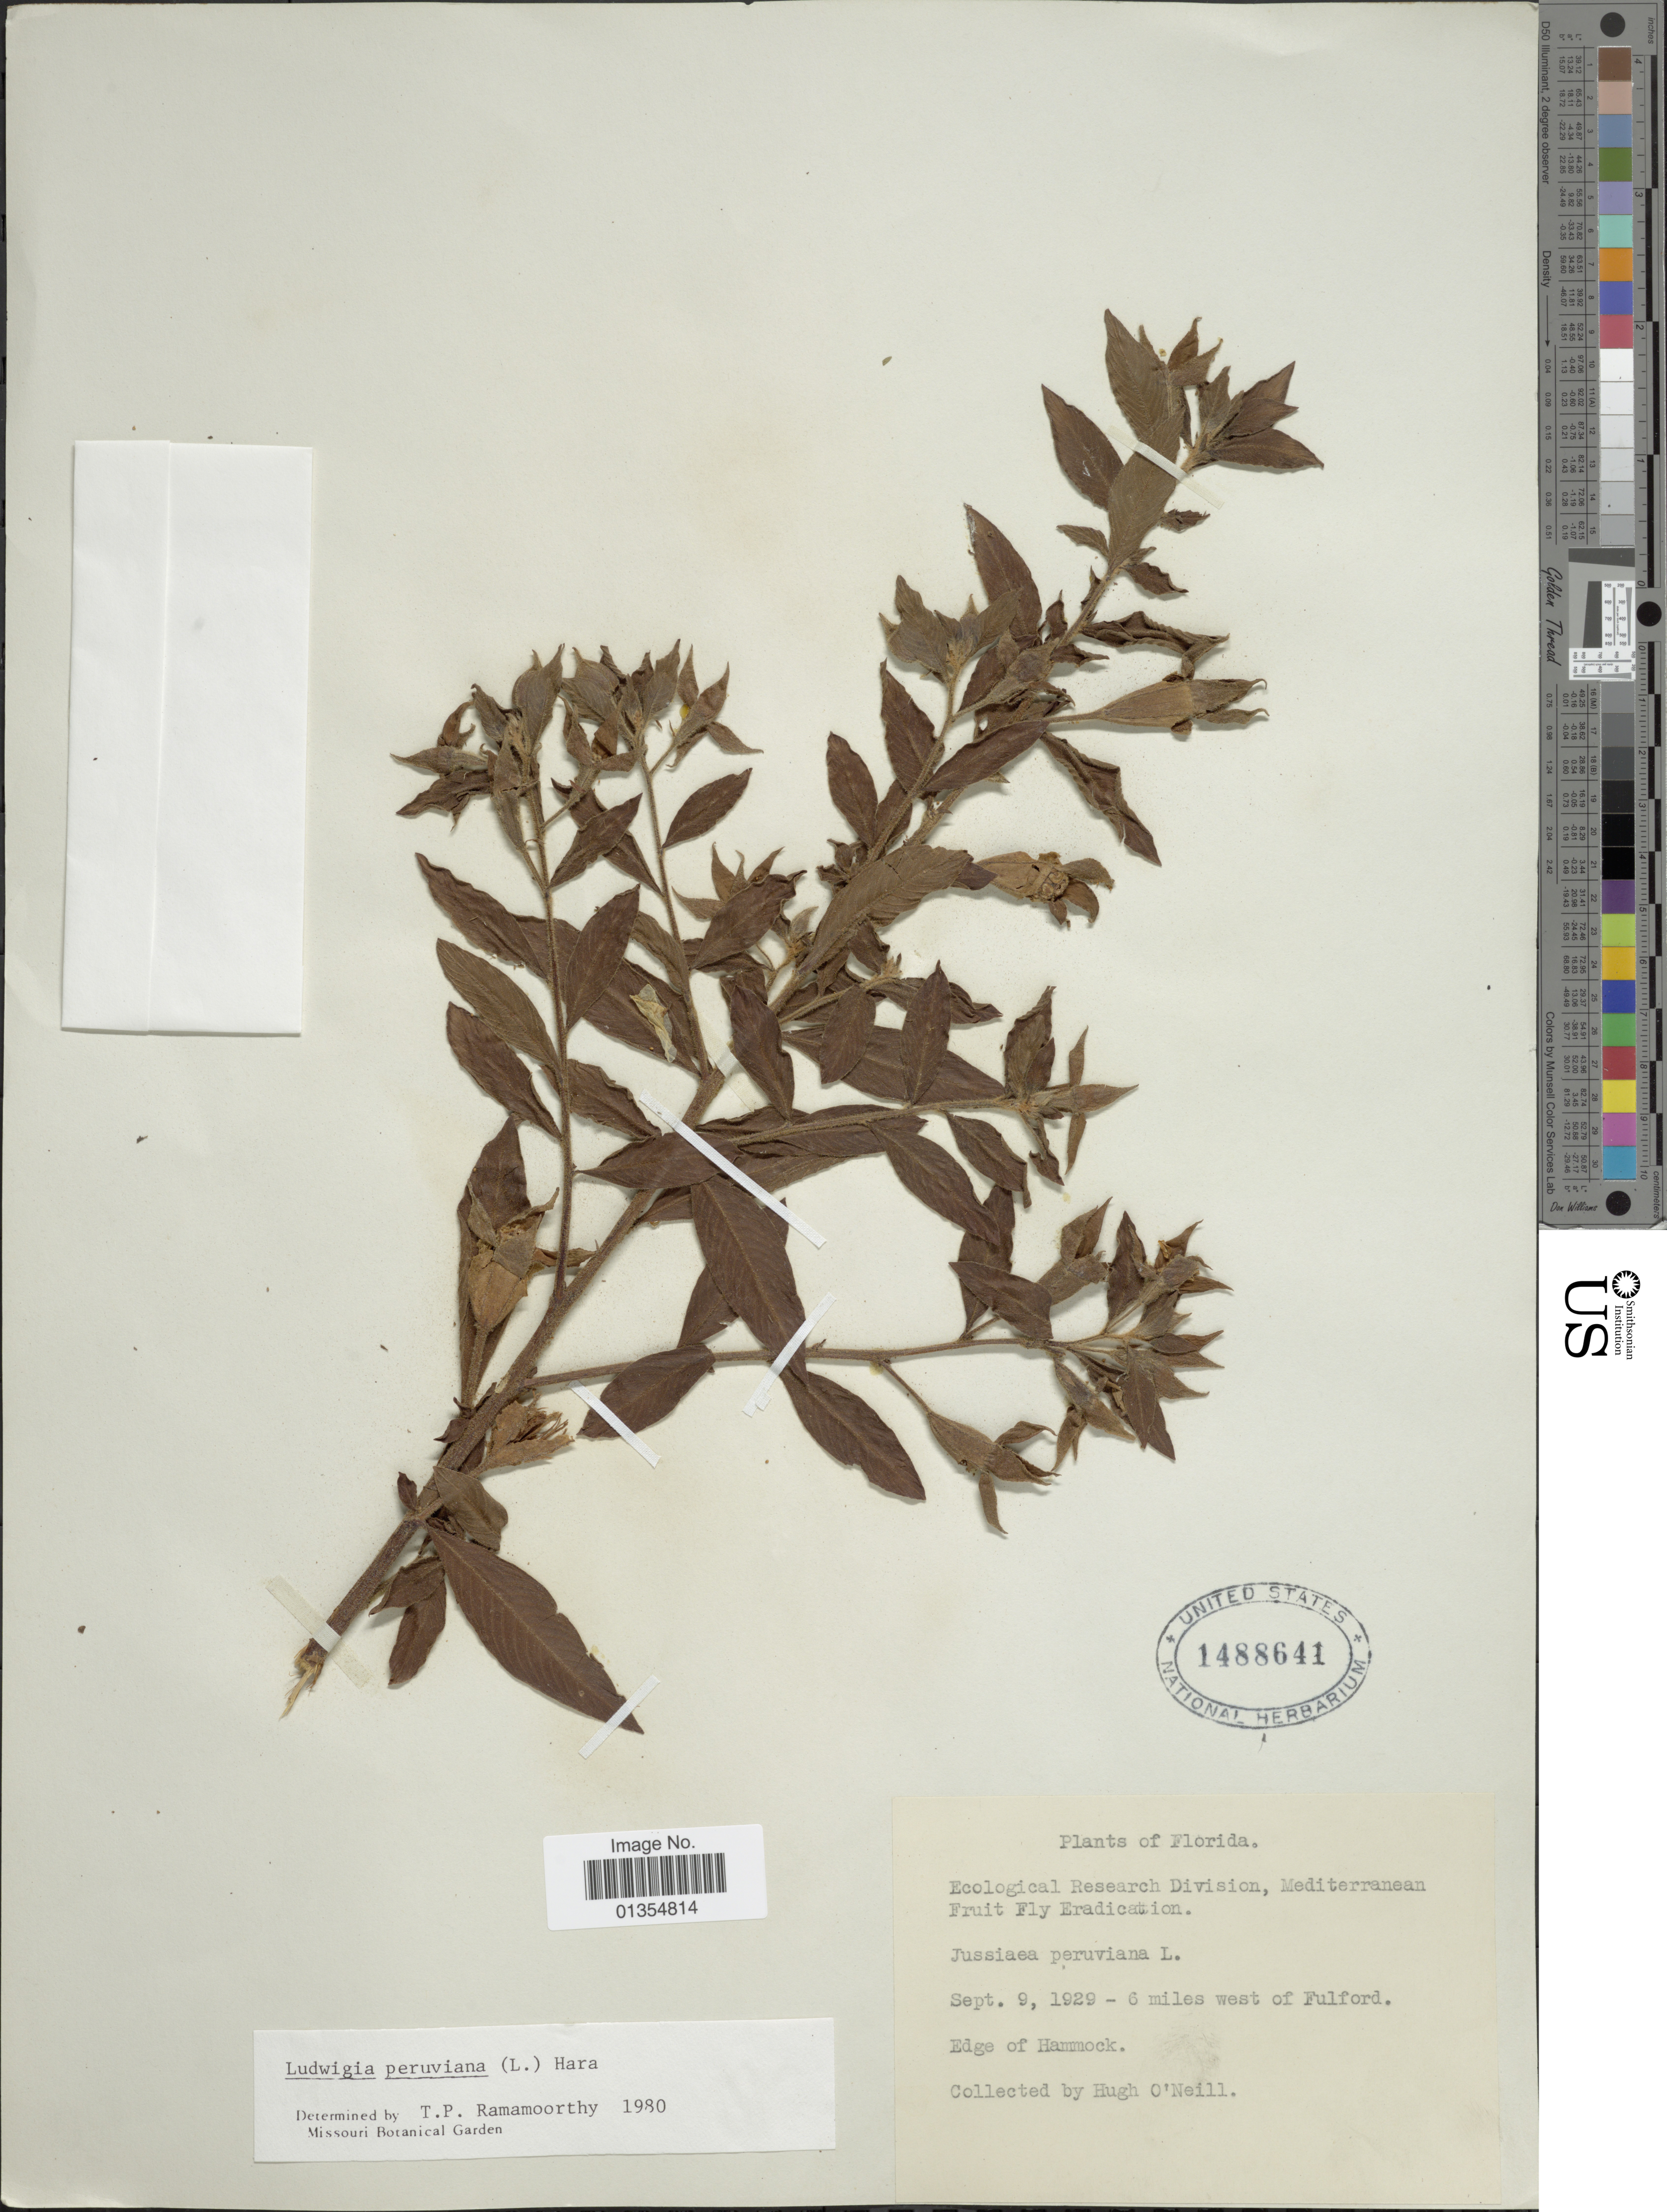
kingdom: Plantae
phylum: Tracheophyta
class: Magnoliopsida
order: Myrtales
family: Onagraceae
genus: Ludwigia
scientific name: Ludwigia peruviana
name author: (L.) H. Hara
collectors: H. O'Neill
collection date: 1929-09-09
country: United States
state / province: Florida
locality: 6 miles west of Fulford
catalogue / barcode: US 1488641